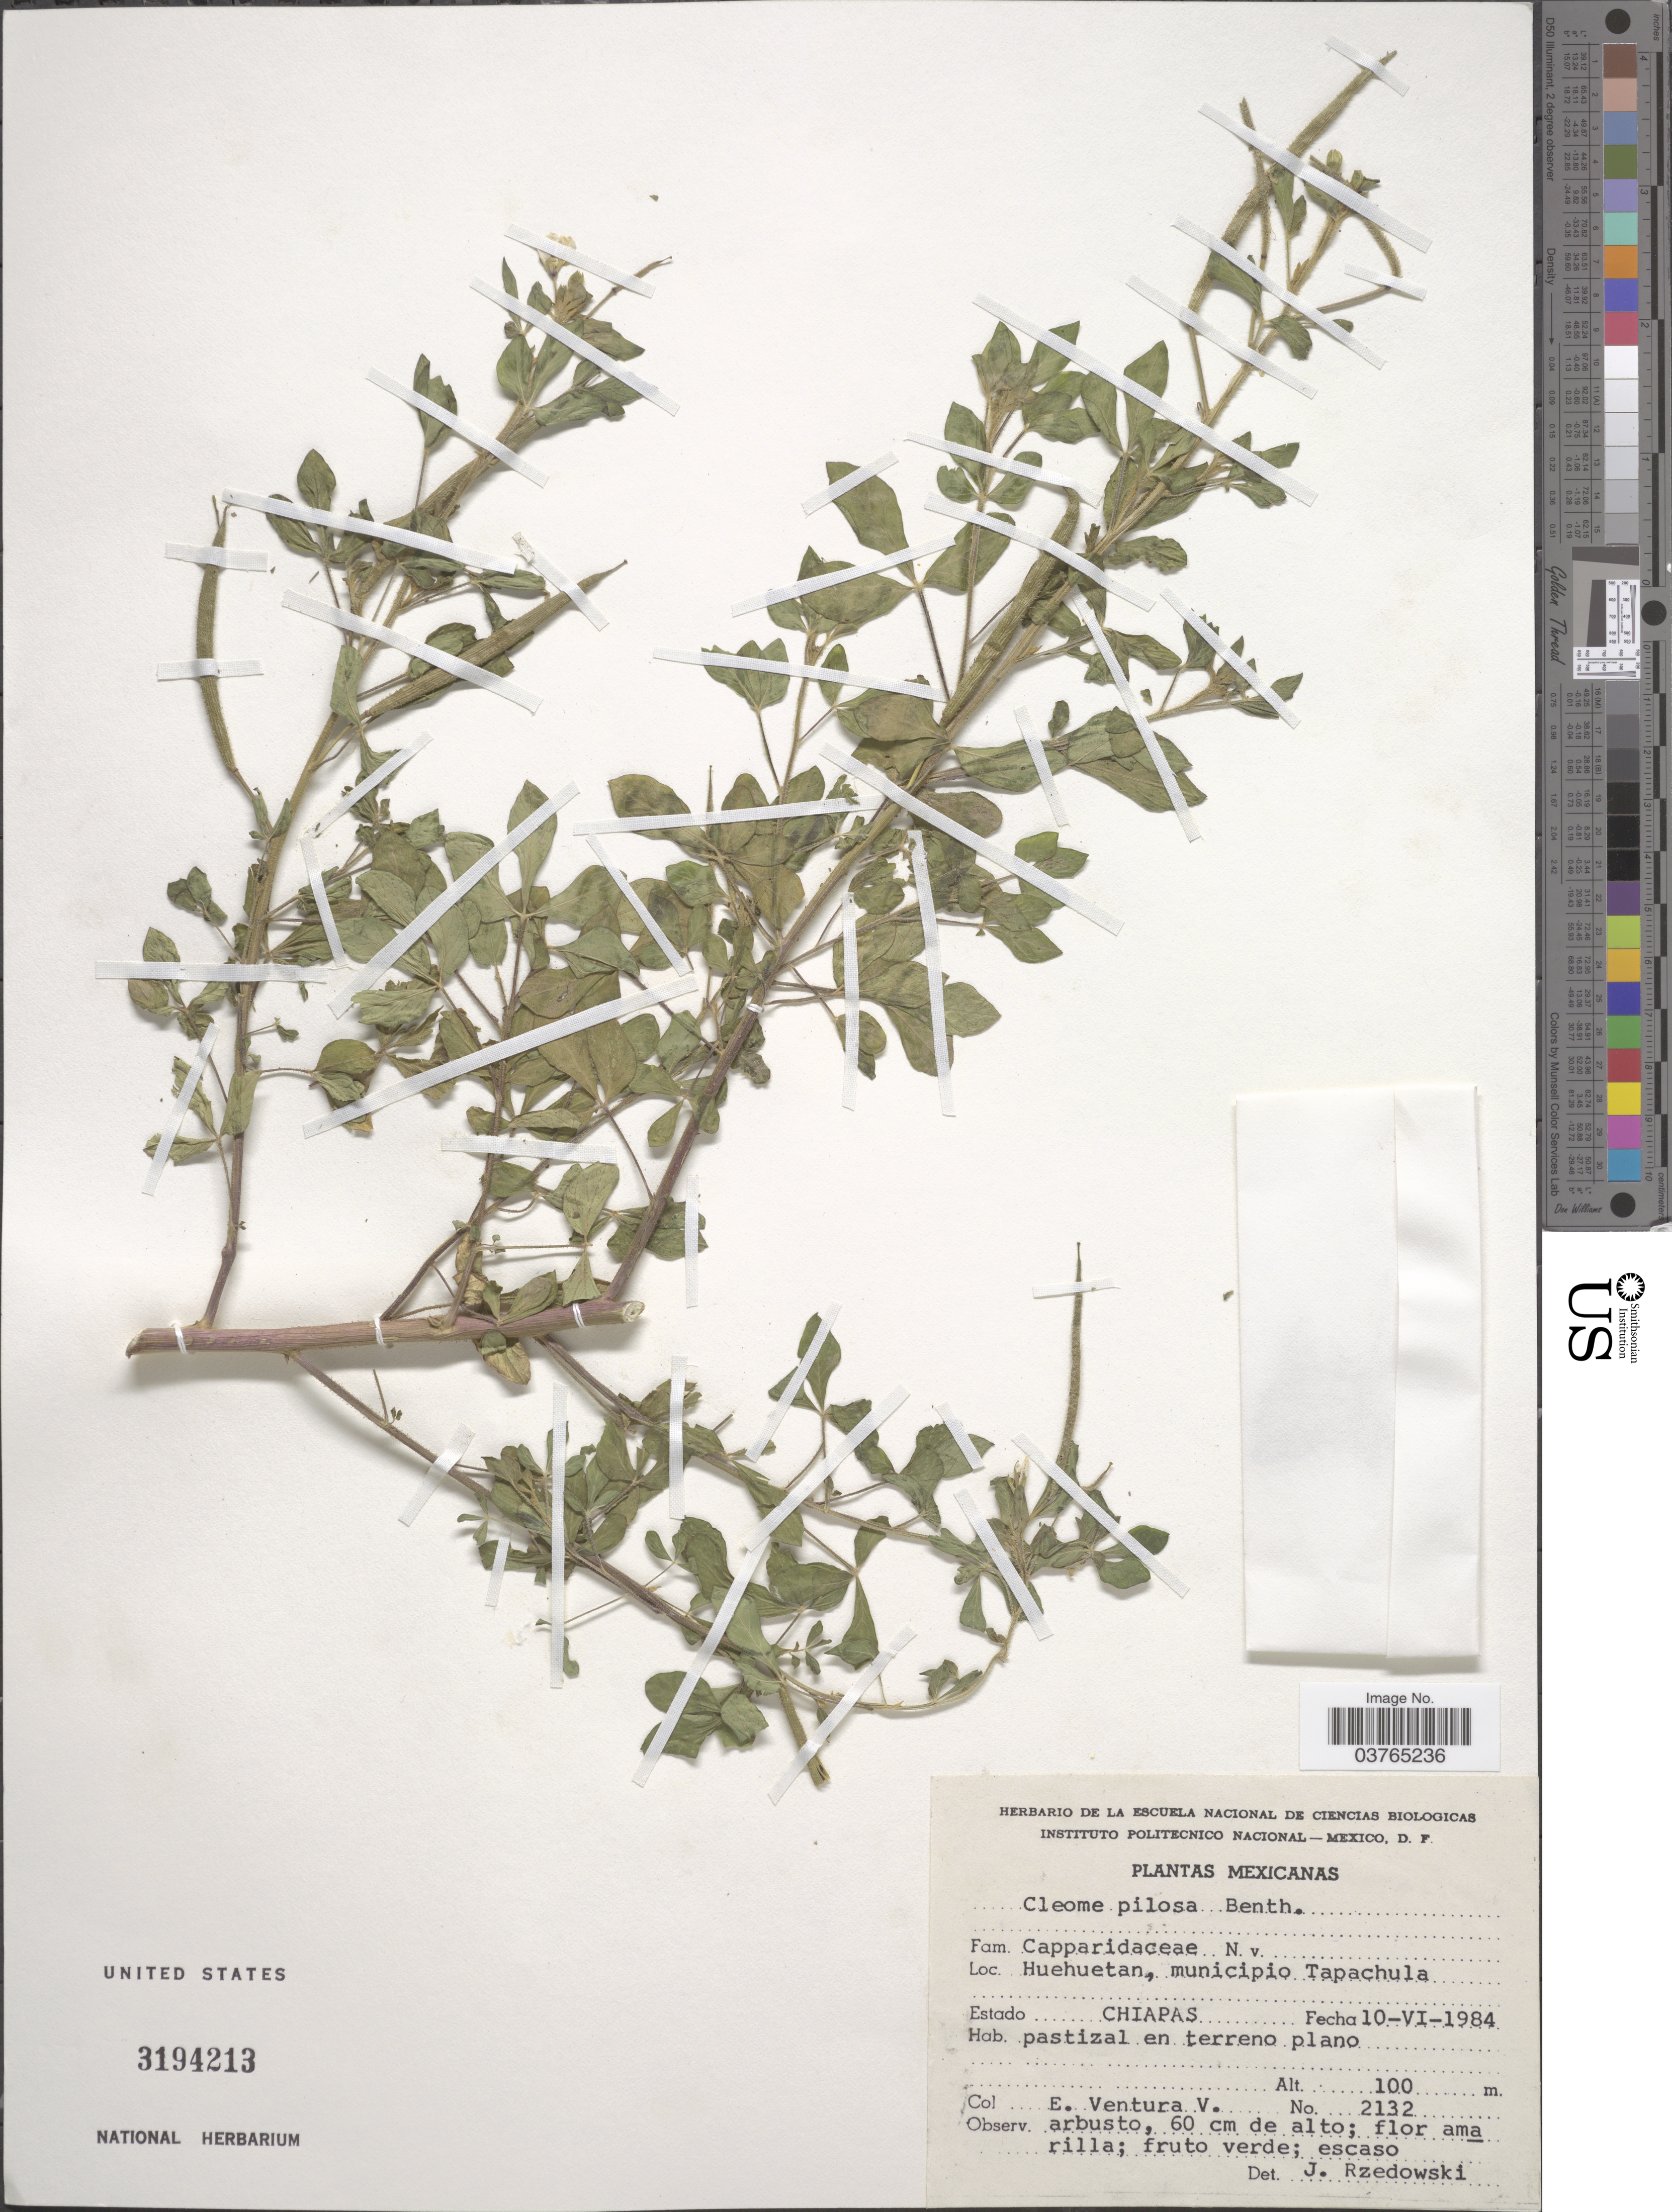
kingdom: Plantae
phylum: Tracheophyta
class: Magnoliopsida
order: Brassicales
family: Cleomaceae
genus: Cochranella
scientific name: Cochranella pilosa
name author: (Benth.) E.M. McGinty & Roalson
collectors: E. Ventura V.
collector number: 2132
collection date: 1984-06-10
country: Mexico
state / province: Chiapas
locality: Mexicanas. Huehuetan, municipio Tapachula. Estado Chiapas.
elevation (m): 100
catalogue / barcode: US 3194213